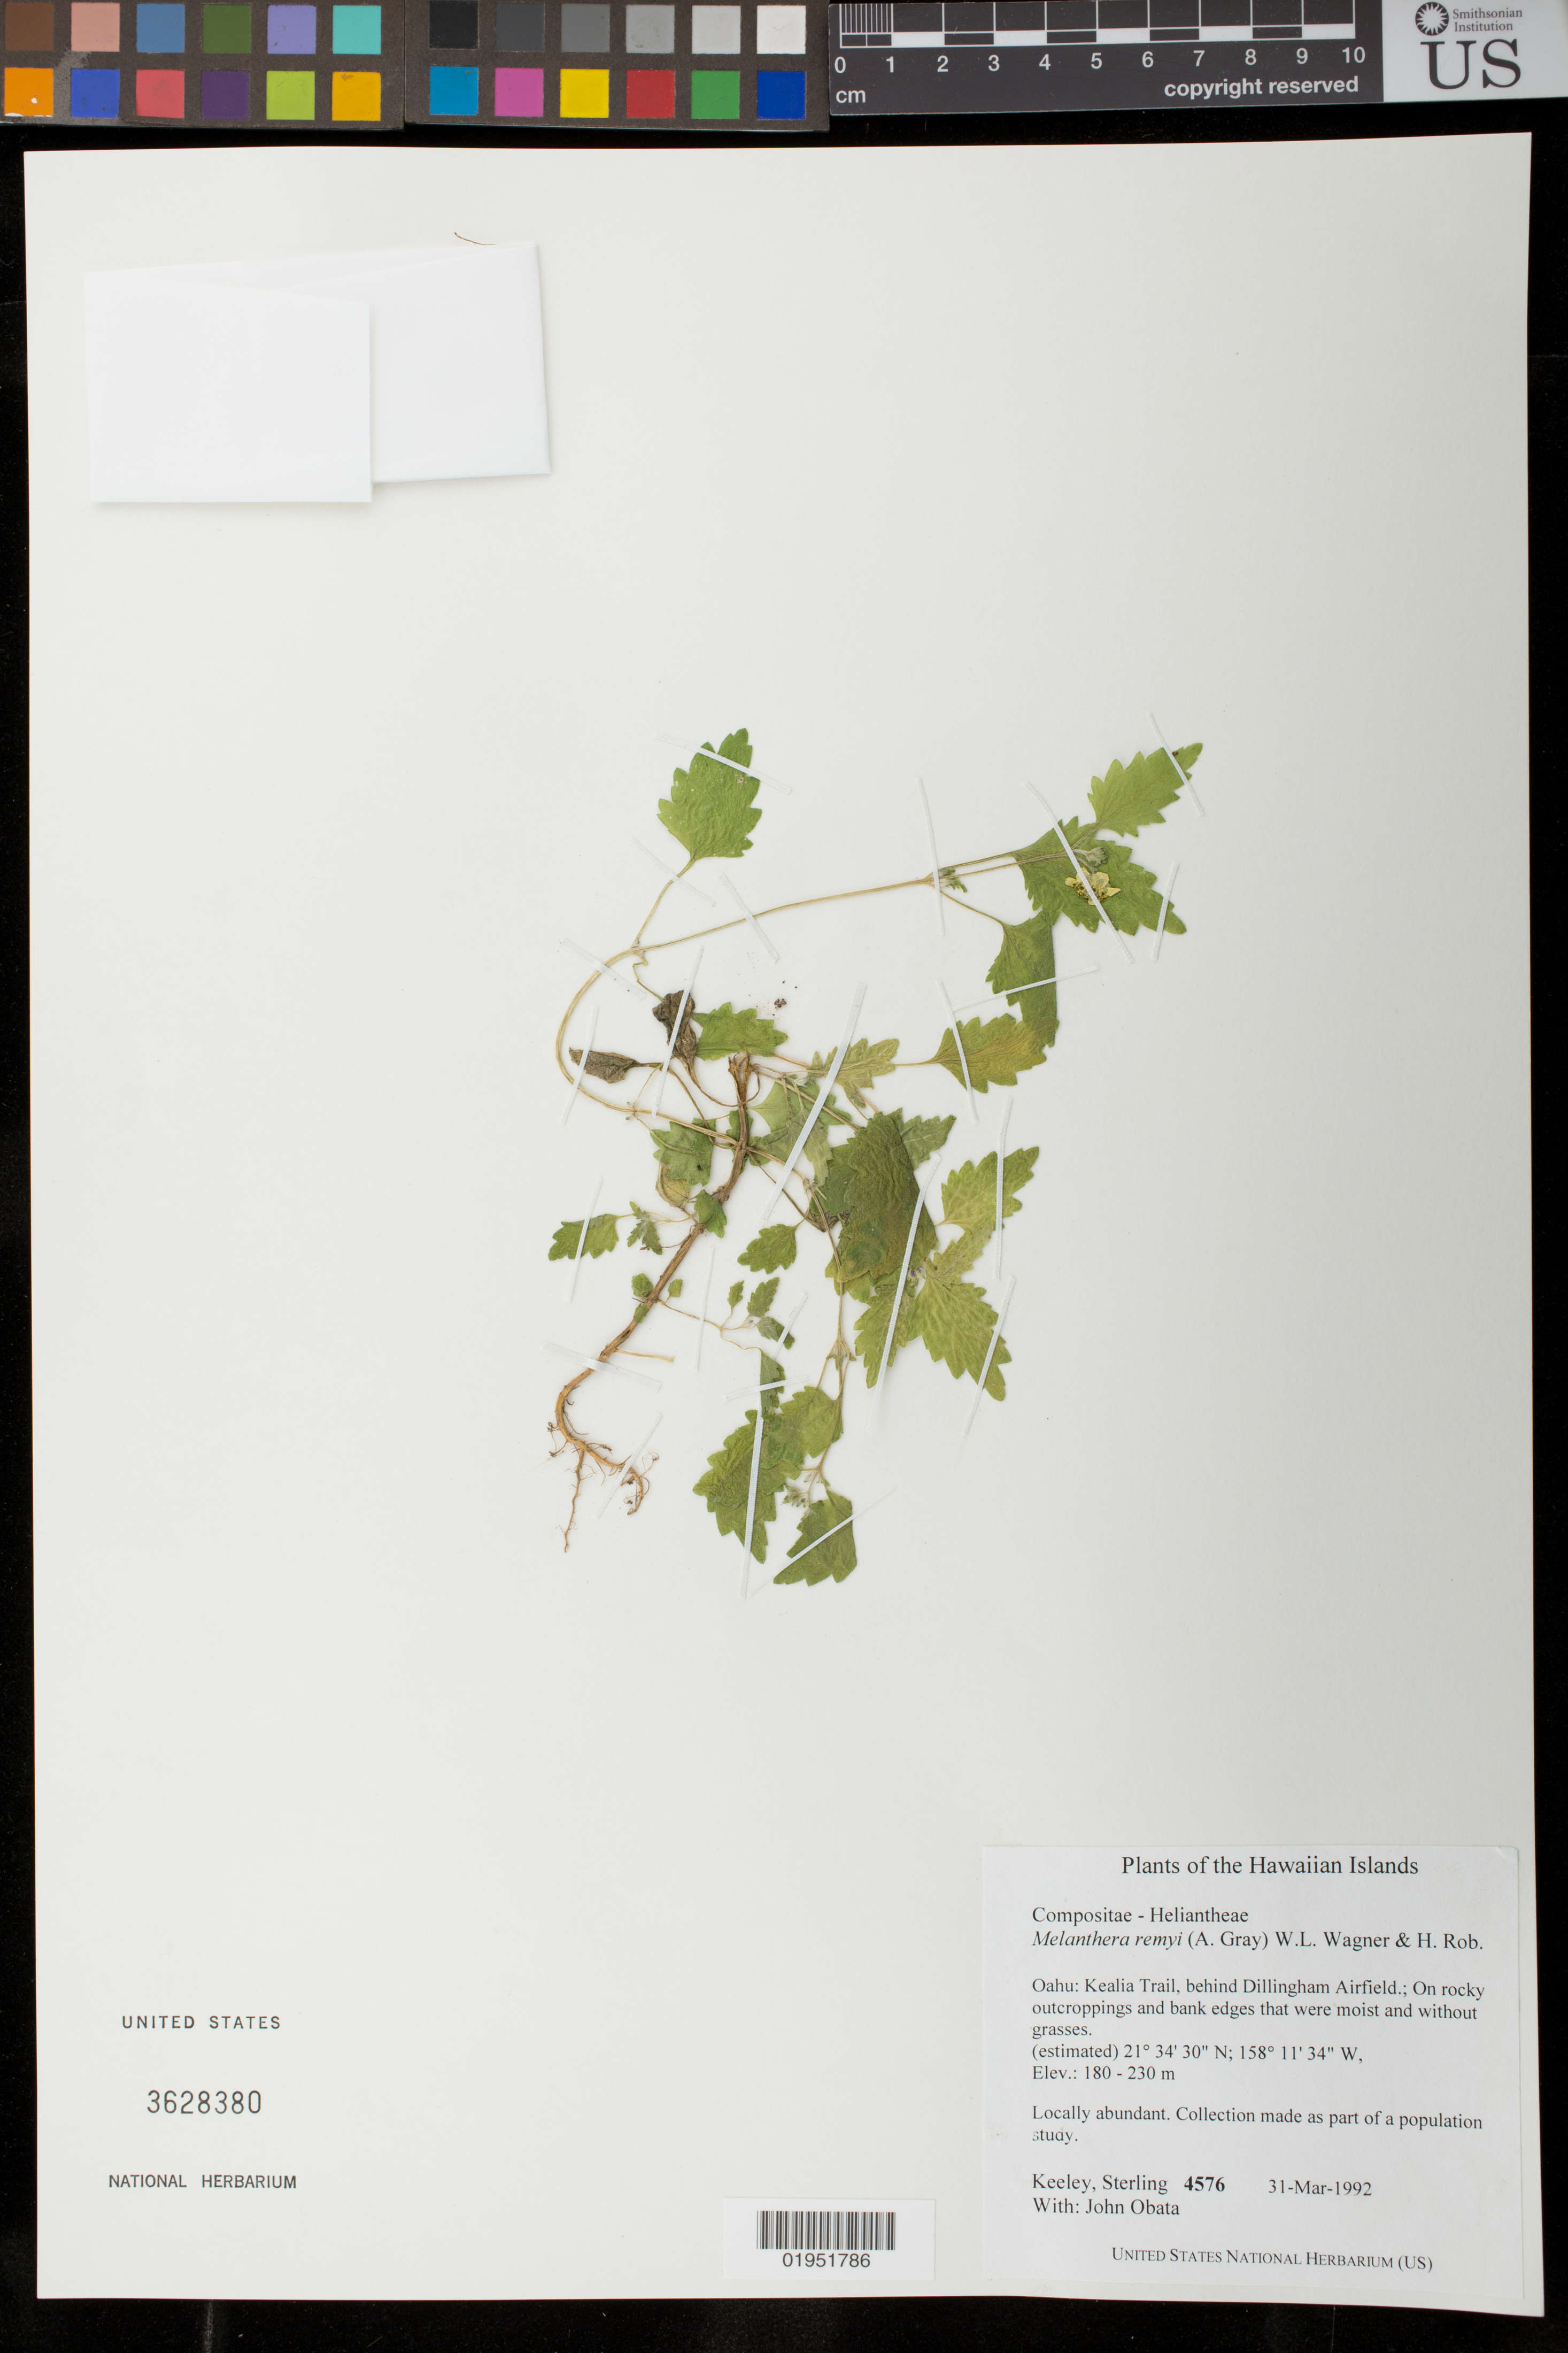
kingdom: Plantae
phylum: Tracheophyta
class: Magnoliopsida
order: Asterales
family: Asteraceae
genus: Wollastonia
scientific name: Wollastonia remyi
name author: (A. Gray) Orchard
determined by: Wagner, W. L., (BOT), Smithsonian Institution - National Museum of Natural History (UNITED STATES)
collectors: S. Keeley & J. Obata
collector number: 4576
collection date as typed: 31 Mar 1992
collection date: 1992-03-31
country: United States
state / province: Hawaii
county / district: Honolulu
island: Oahu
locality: Kealia Trail, behind Dillingham Airfield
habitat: On rocky outcroppings and bank edges that were moist and without grass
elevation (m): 180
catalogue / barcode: US 3628380